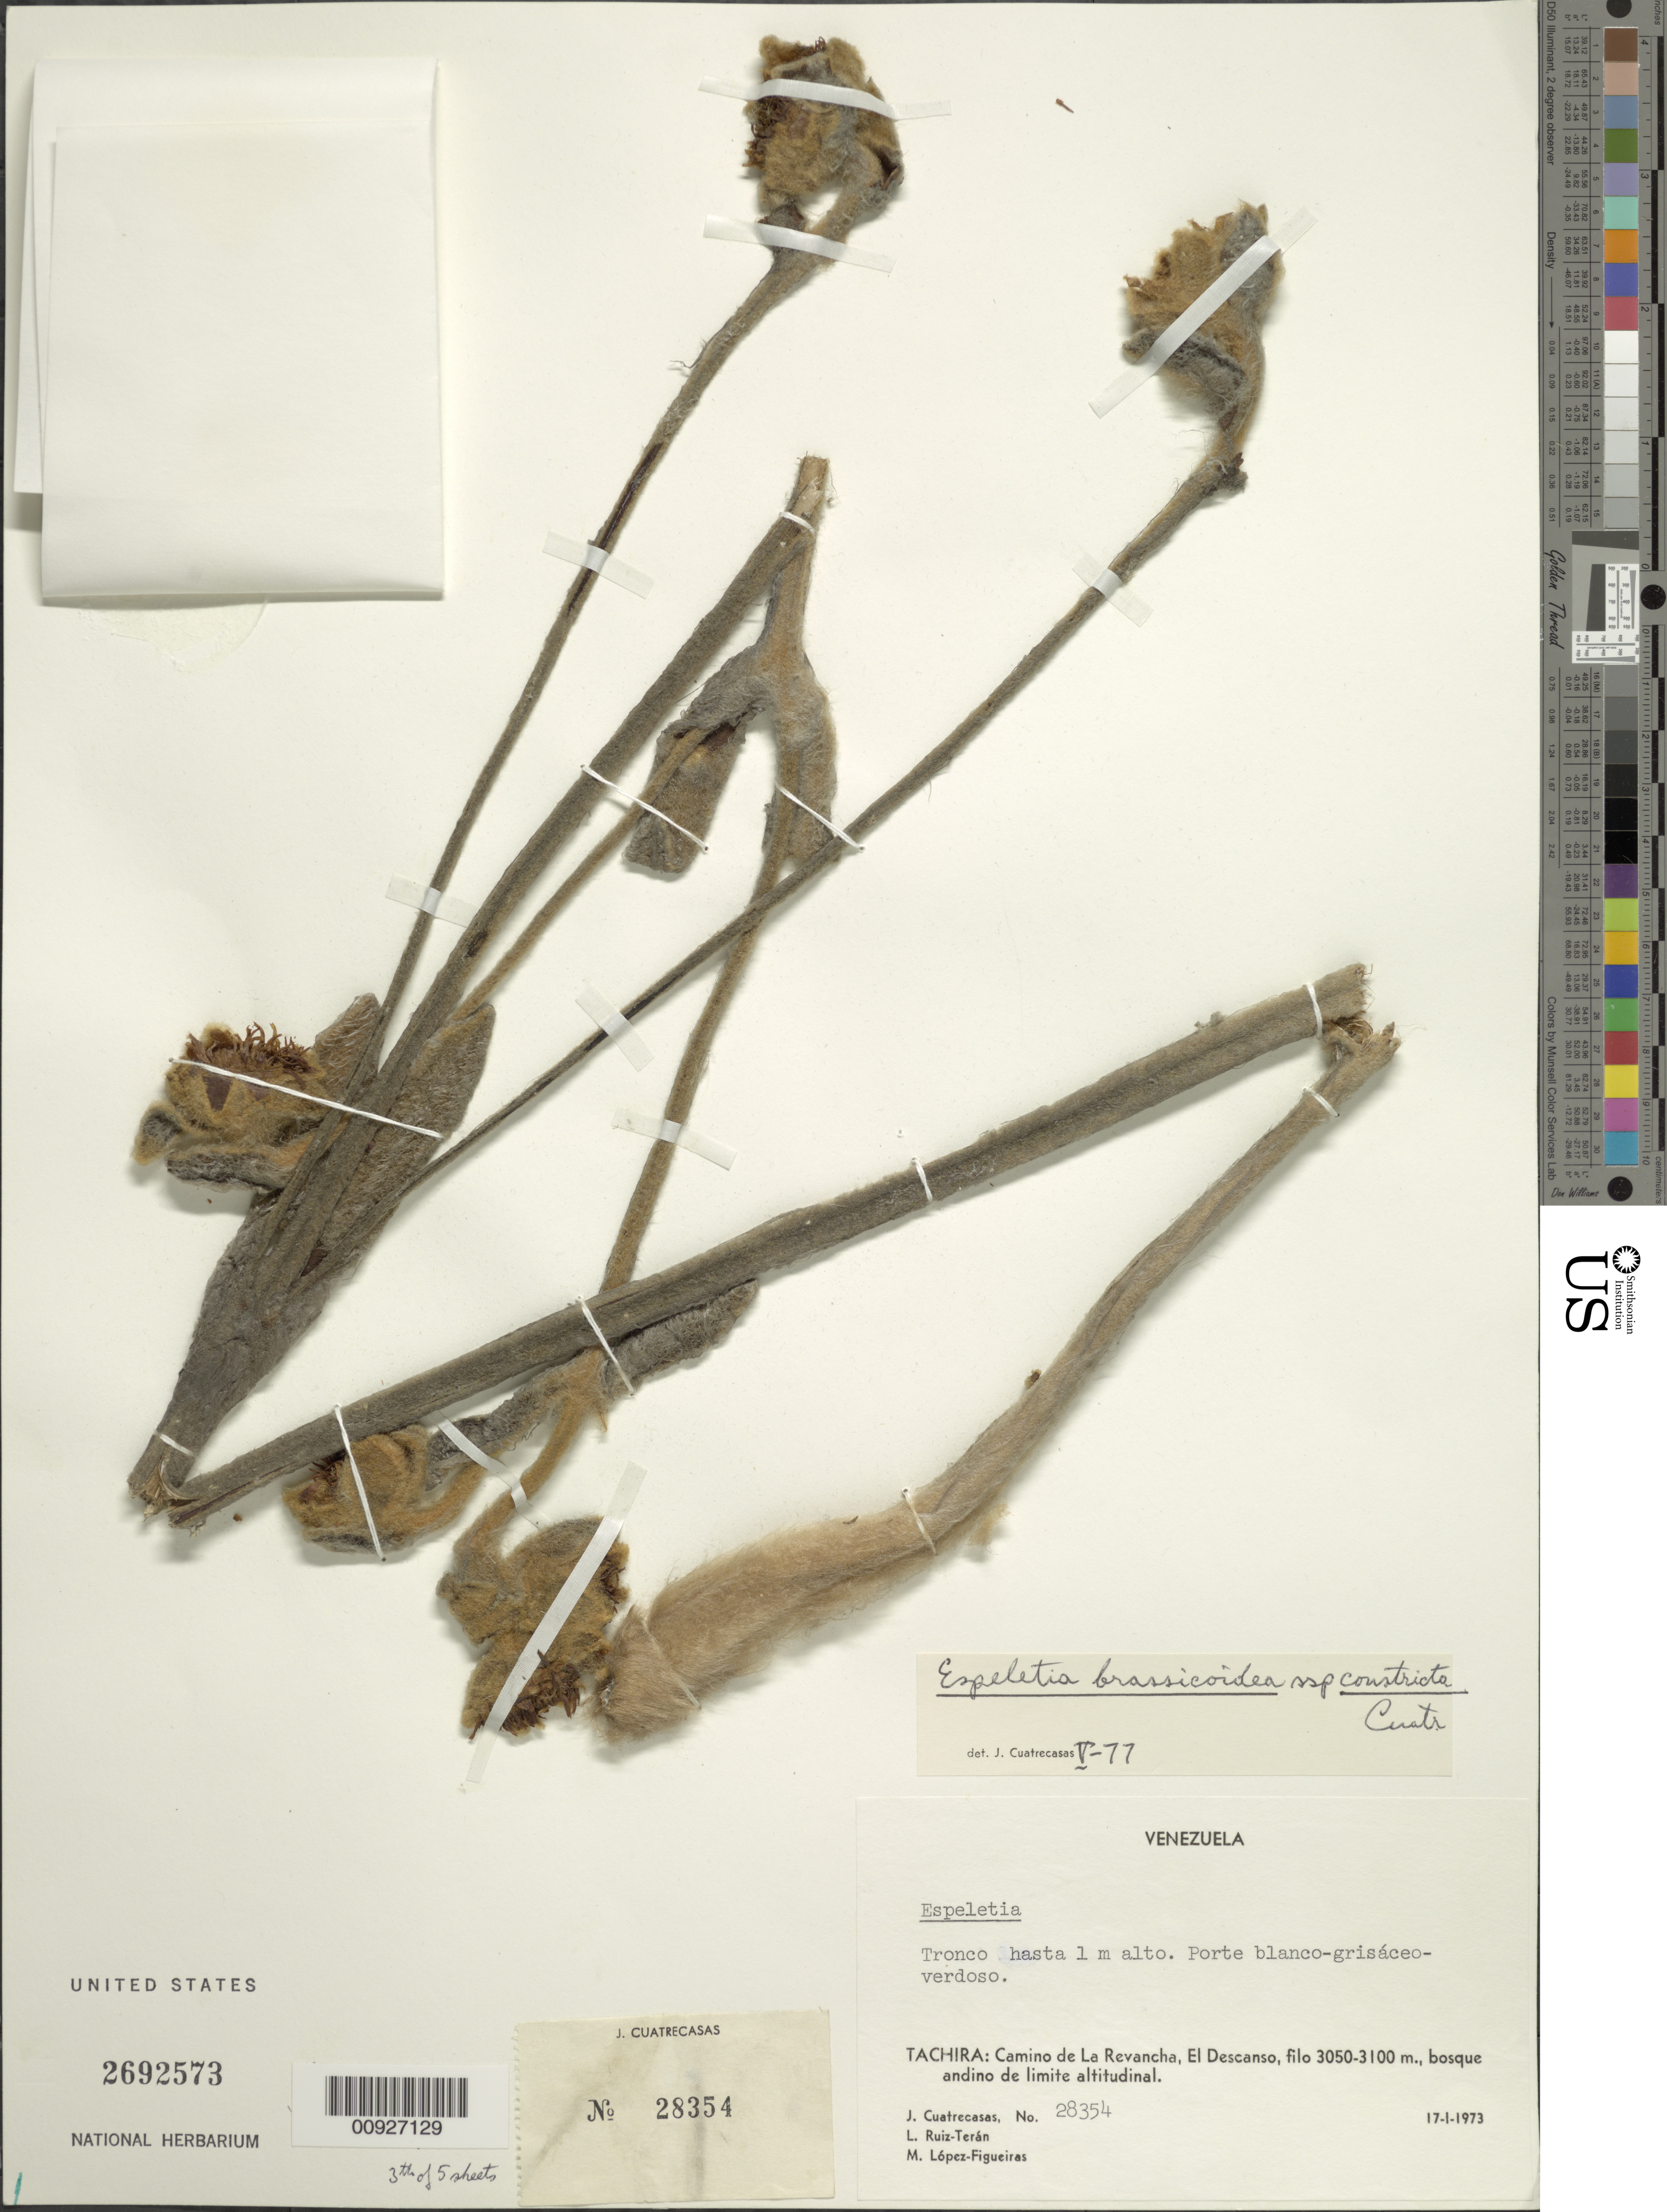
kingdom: Plantae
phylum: Tracheophyta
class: Magnoliopsida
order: Asterales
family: Asteraceae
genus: Espeletia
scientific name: Espeletia brassicoidea f. constricta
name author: Cuatrec.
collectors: J. Cuatrecasas, L. E. Ruíz-Terán & M. López Figueiras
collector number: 28354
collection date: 1973-01-17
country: Venezuela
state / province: Táchira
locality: Camino de La Revancha, El Descanso, filo 3050-3100 m.,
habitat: Bosque andino de limite altitudinal.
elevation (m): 3050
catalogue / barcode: US 2692573